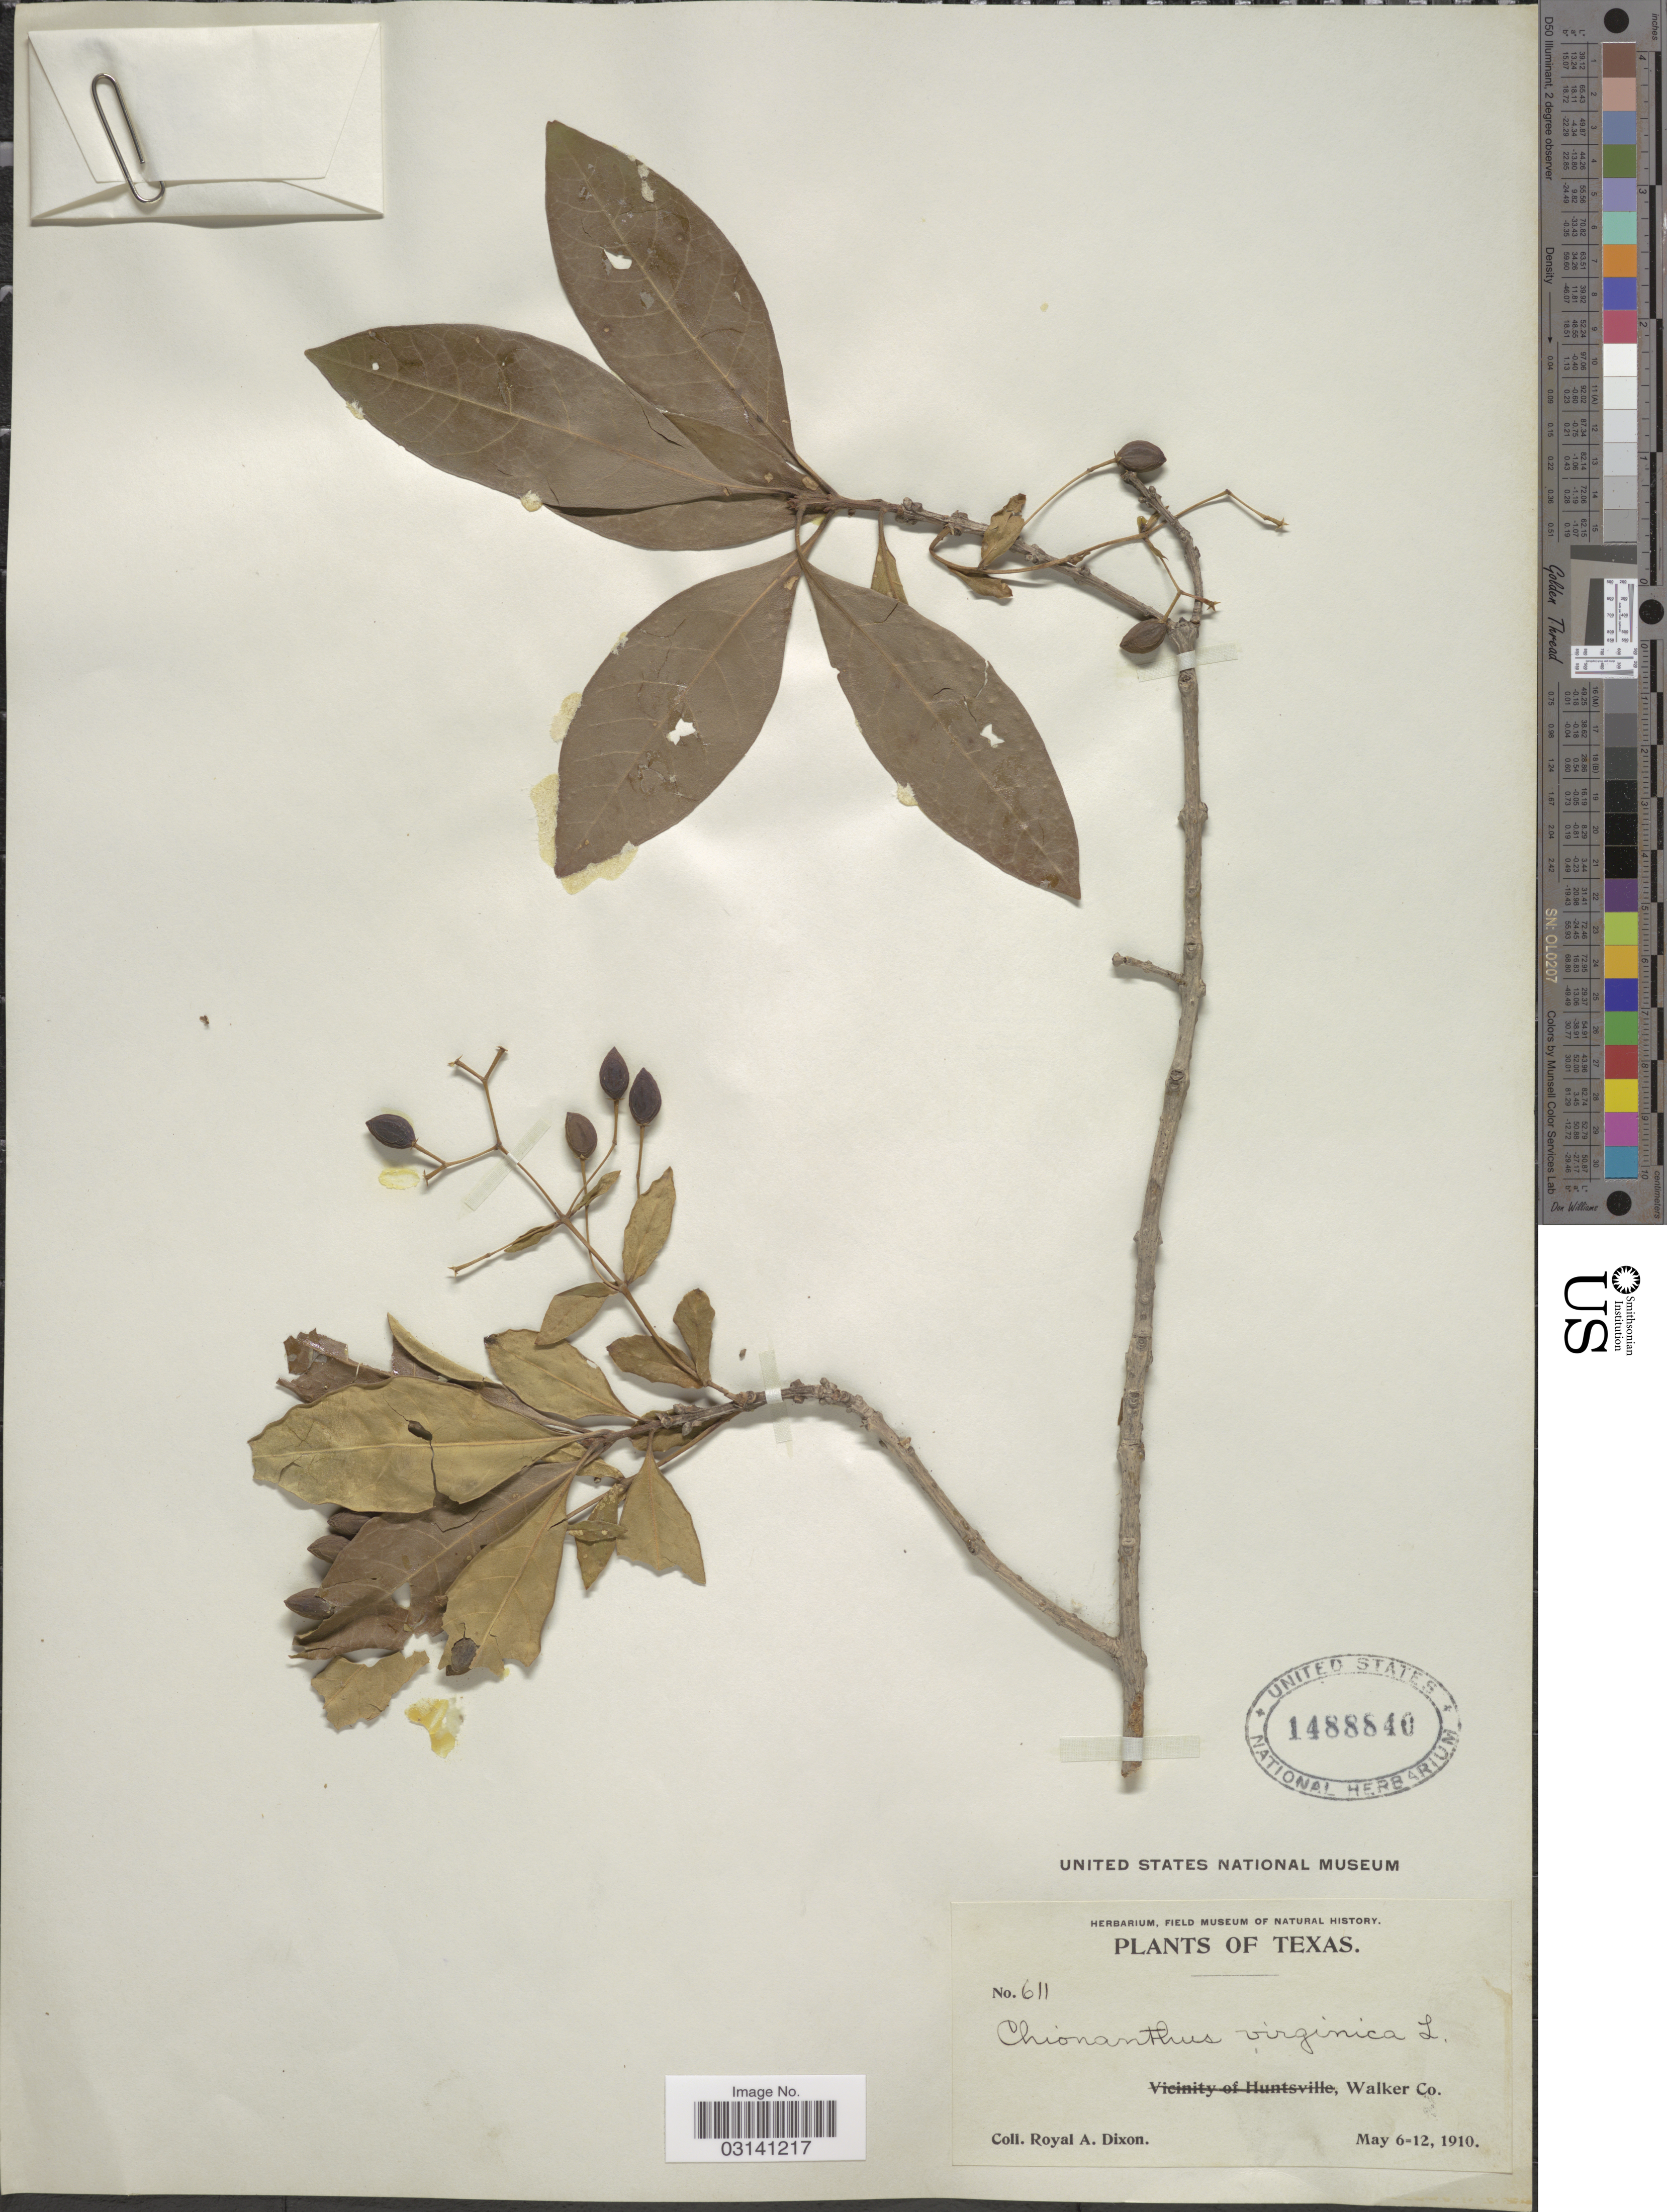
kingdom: Plantae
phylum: Tracheophyta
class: Magnoliopsida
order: Lamiales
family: Oleaceae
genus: Chionanthus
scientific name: Chionanthus virginicus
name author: L.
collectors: R. A. Dixon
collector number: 611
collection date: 1910-05-06/1910-05-12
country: United States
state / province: Texas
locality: Walker Co.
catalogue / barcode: US 1488840